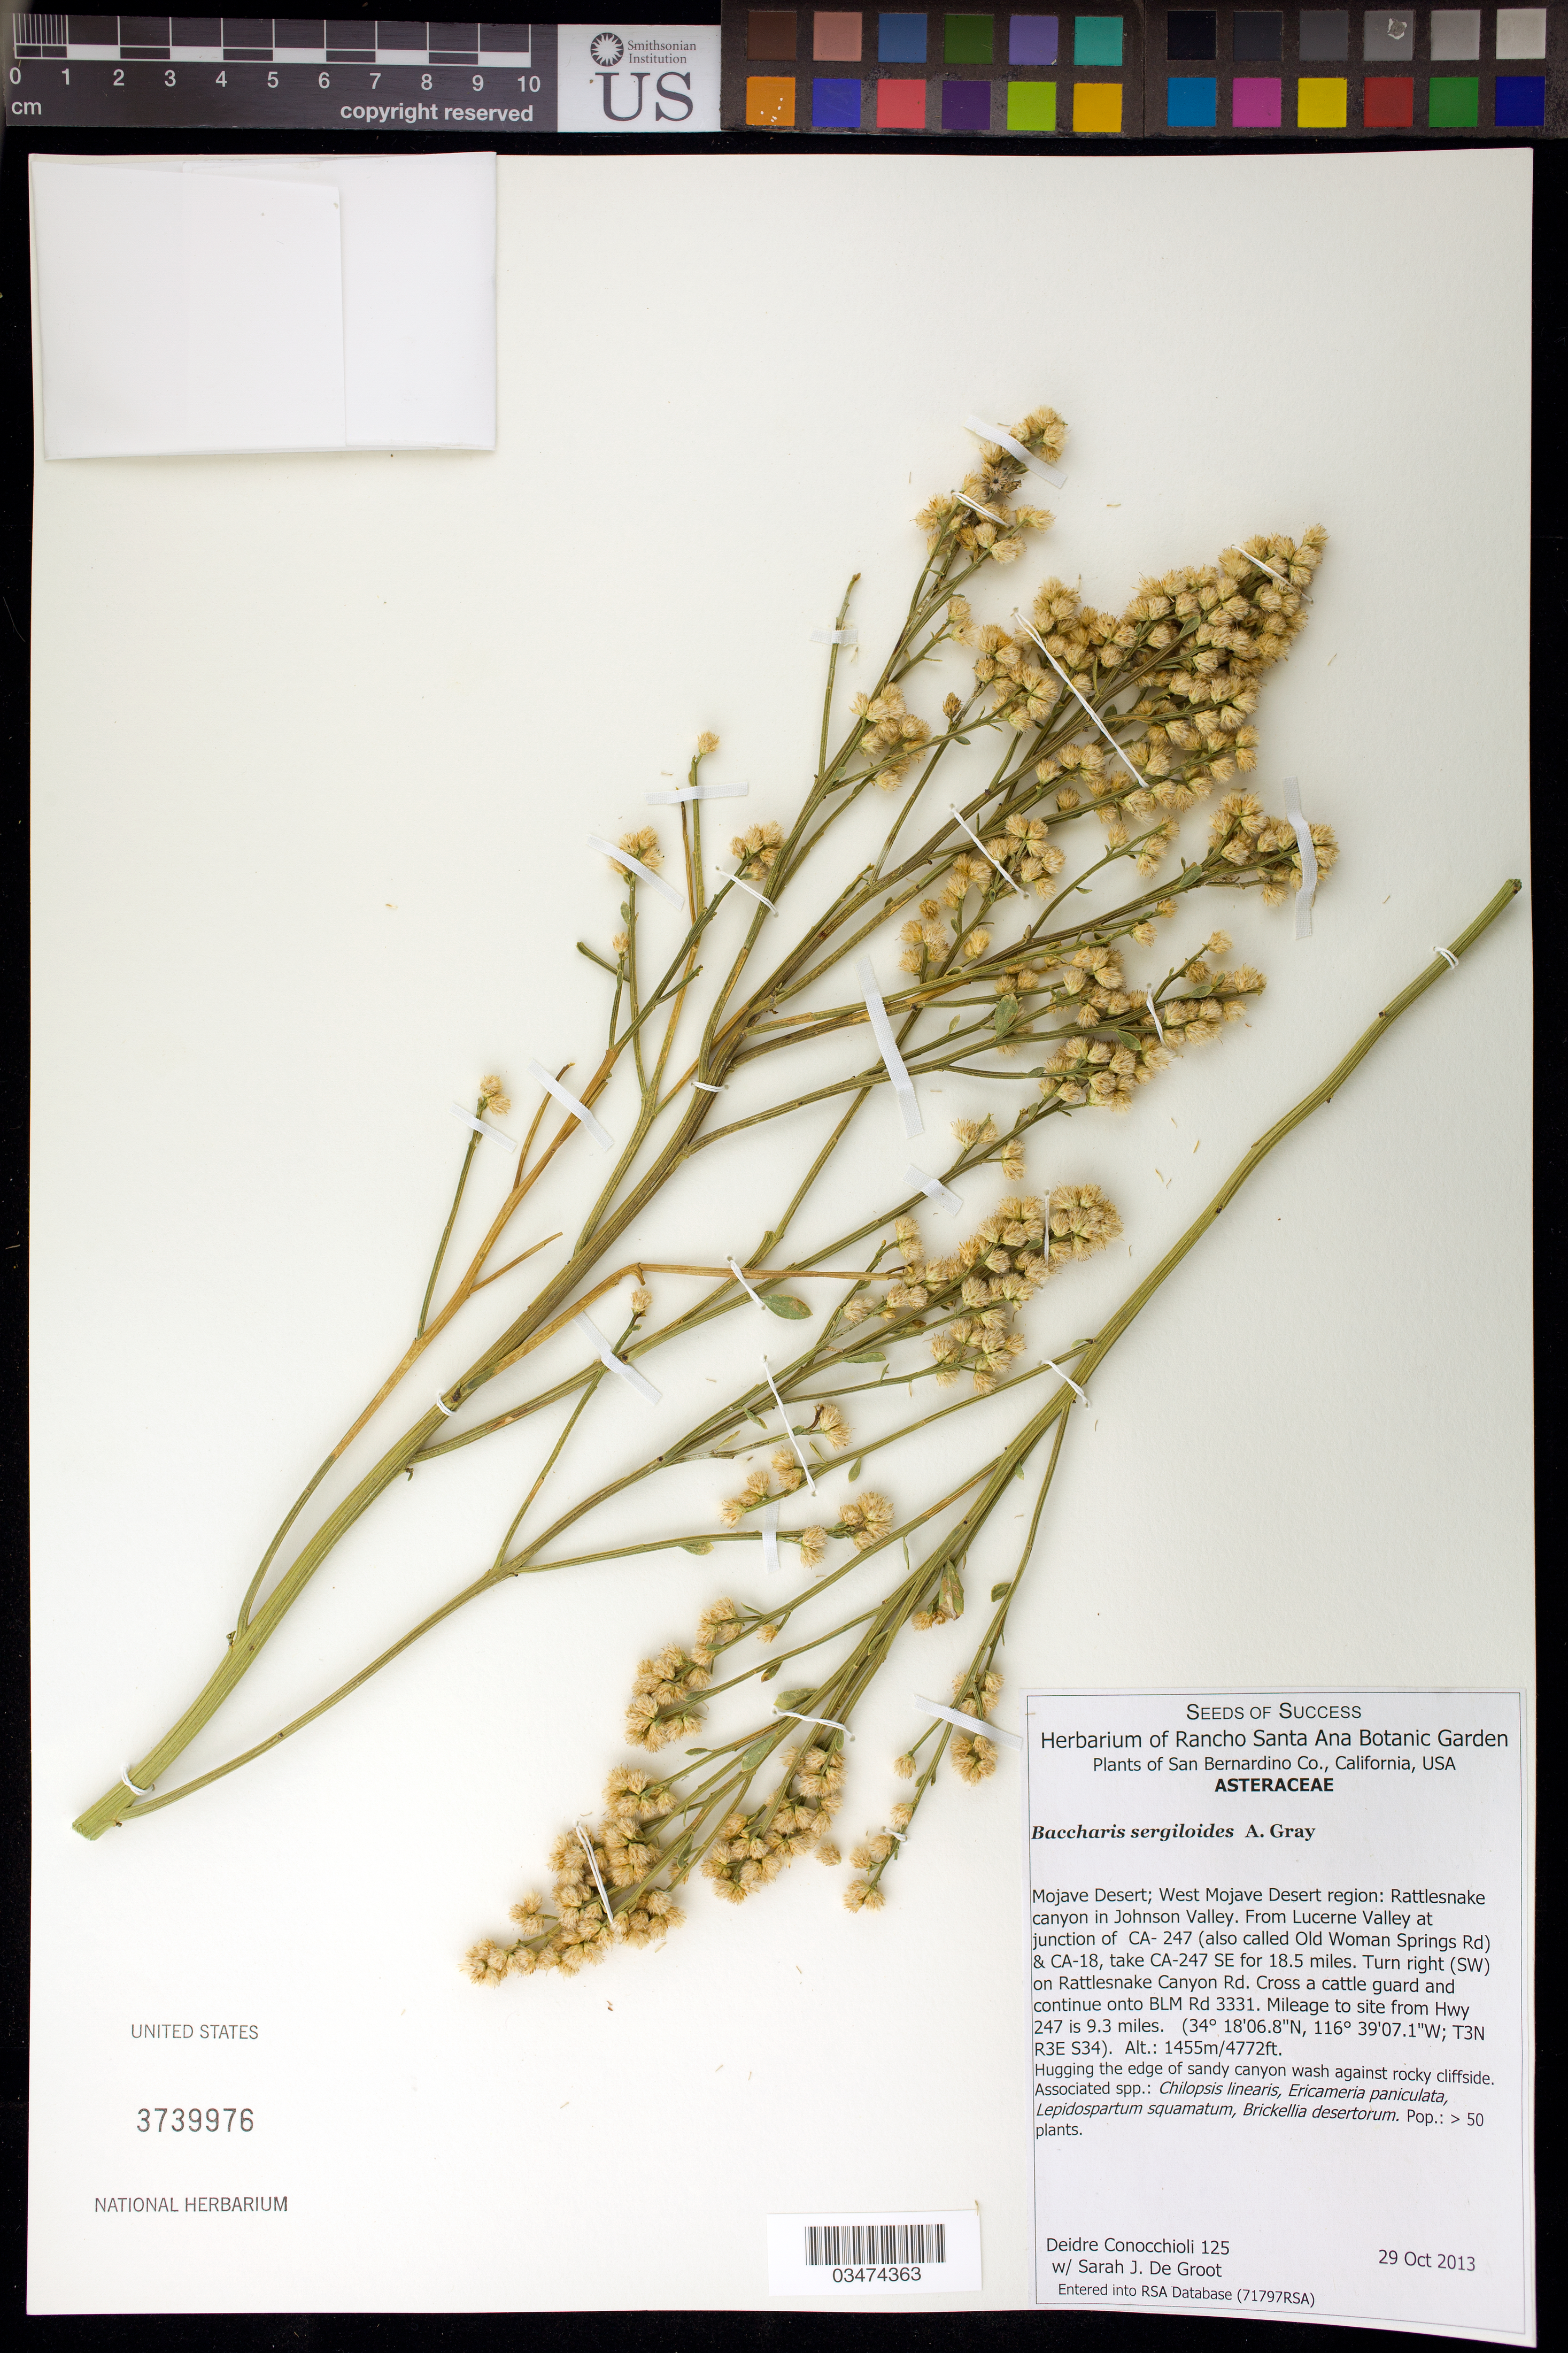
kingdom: Plantae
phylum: Tracheophyta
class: Magnoliopsida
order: Asterales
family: Asteraceae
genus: Baccharis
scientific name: Baccharis sergiloides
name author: A. Gray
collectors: D. Conocchioli & S. De Groot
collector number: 125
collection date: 2013-10-29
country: United States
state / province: California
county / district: San Bernardino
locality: Mojave Desert, west region, Rattlesnake canyon in Johnson Valley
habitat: Sandy canyon wash against rocky cliffside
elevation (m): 1455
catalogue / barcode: US 3739976